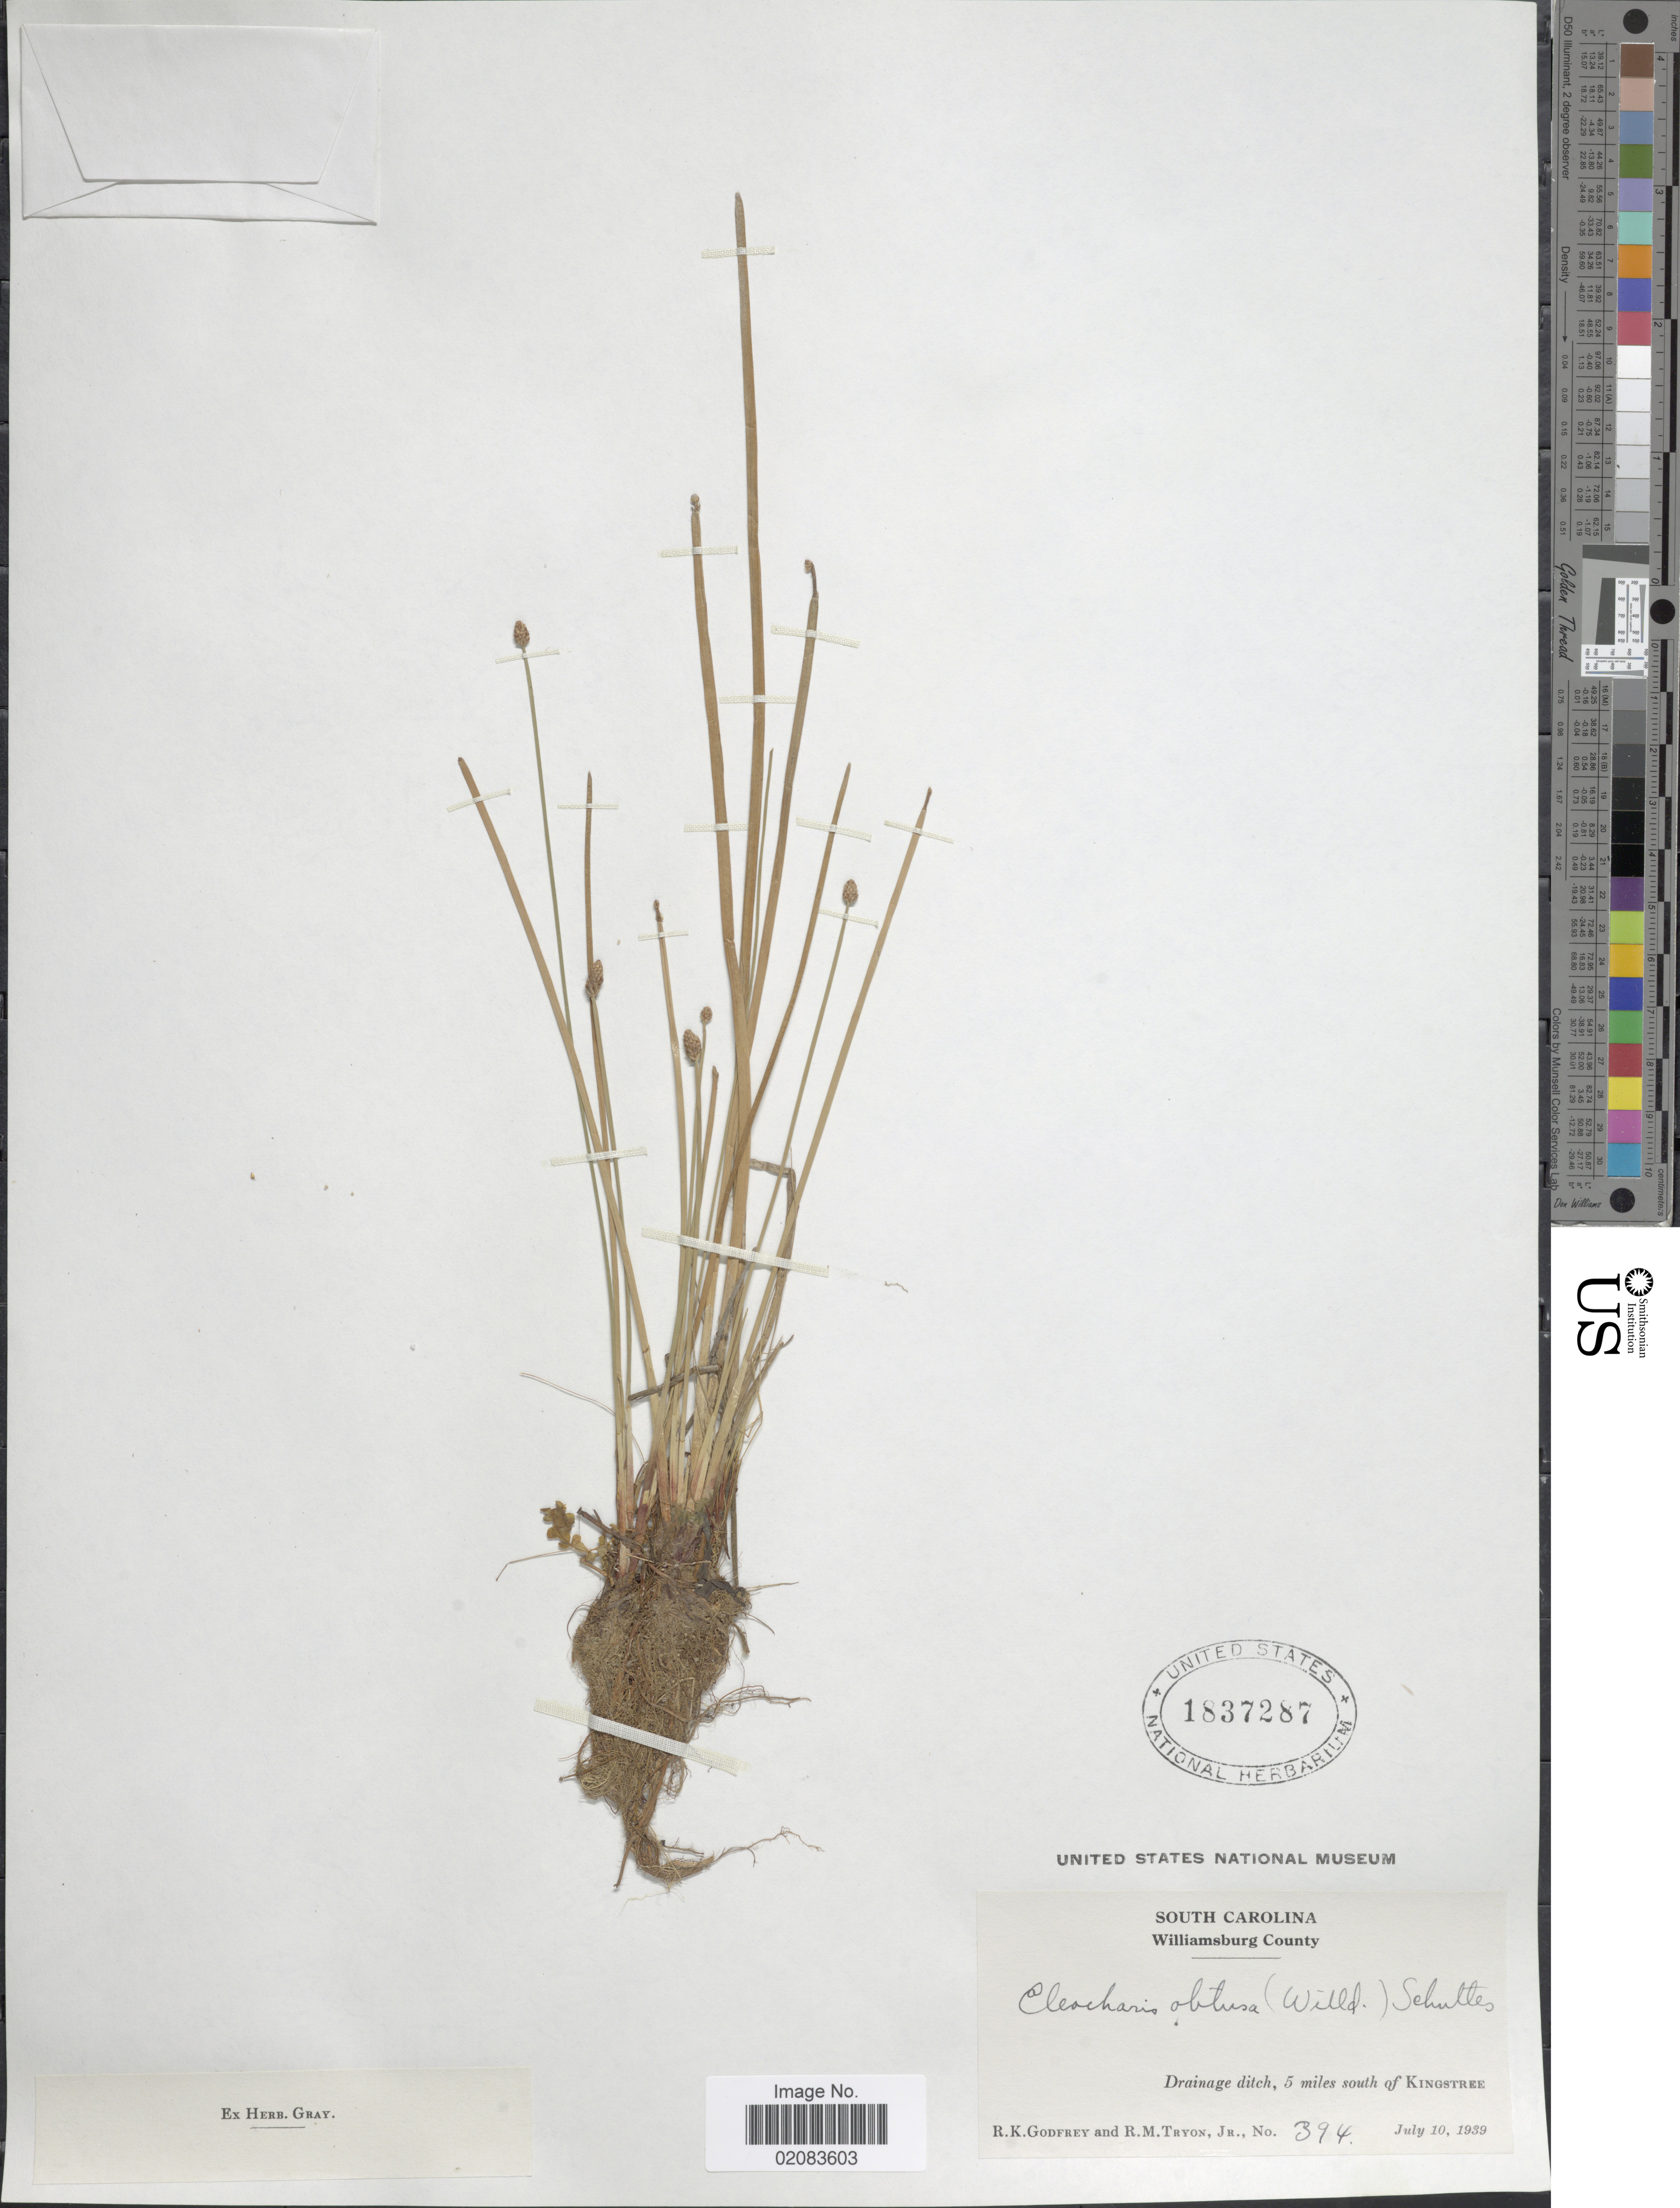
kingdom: Plantae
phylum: Tracheophyta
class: Liliopsida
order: Poales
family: Cyperaceae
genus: Eleocharis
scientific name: Eleocharis obtusa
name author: (Willd.) Schult.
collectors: R. K. Godfrey & R. M. Tryon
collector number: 394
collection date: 1939-07-10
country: United States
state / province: South Carolina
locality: Williamsburg County, drainage ditch, 5 miles south of Kingstree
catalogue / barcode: US 1837287